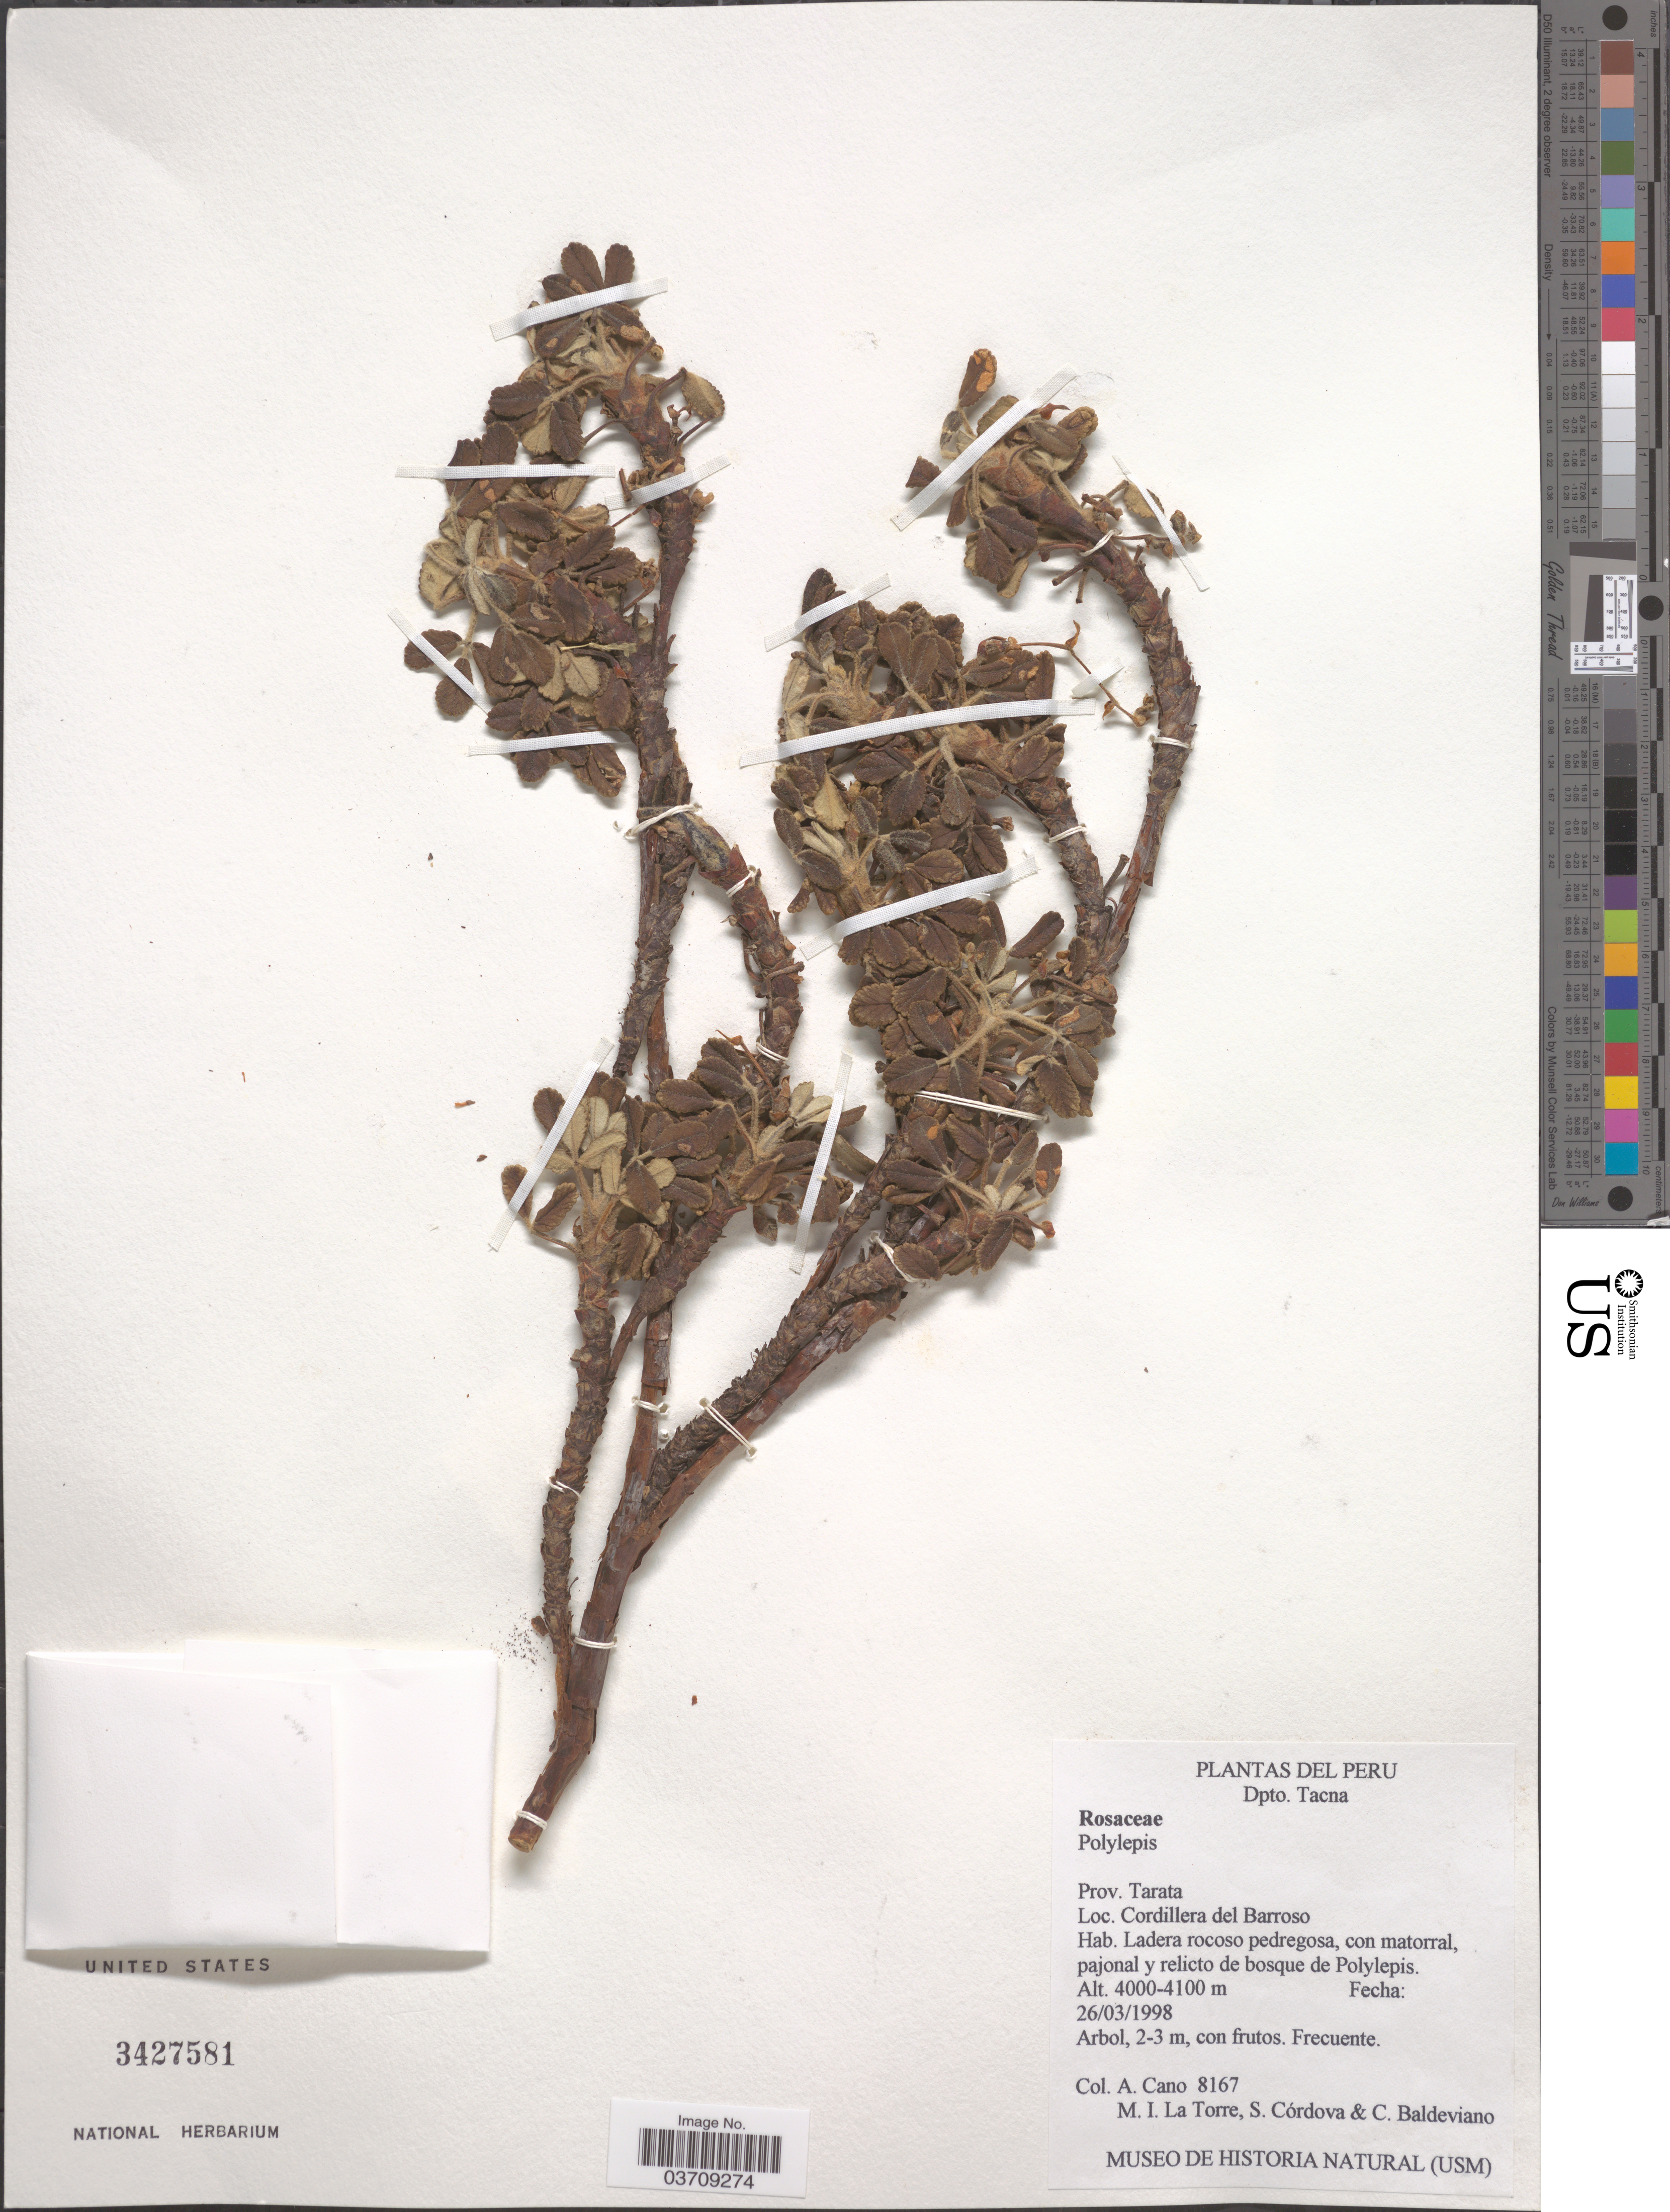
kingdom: Plantae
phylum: Tracheophyta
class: Magnoliopsida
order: Rosales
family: Rosaceae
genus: Polylepis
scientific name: Polylepis sp.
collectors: A. Cano, M. La Torre, S. Cordova & C. Baldeviano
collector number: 8167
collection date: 1998-03-26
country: Peru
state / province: Tacna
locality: Dpto. Tacna. Prov. Tarata. Cordillera del Barroso.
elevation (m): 4000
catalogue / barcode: US 3427581